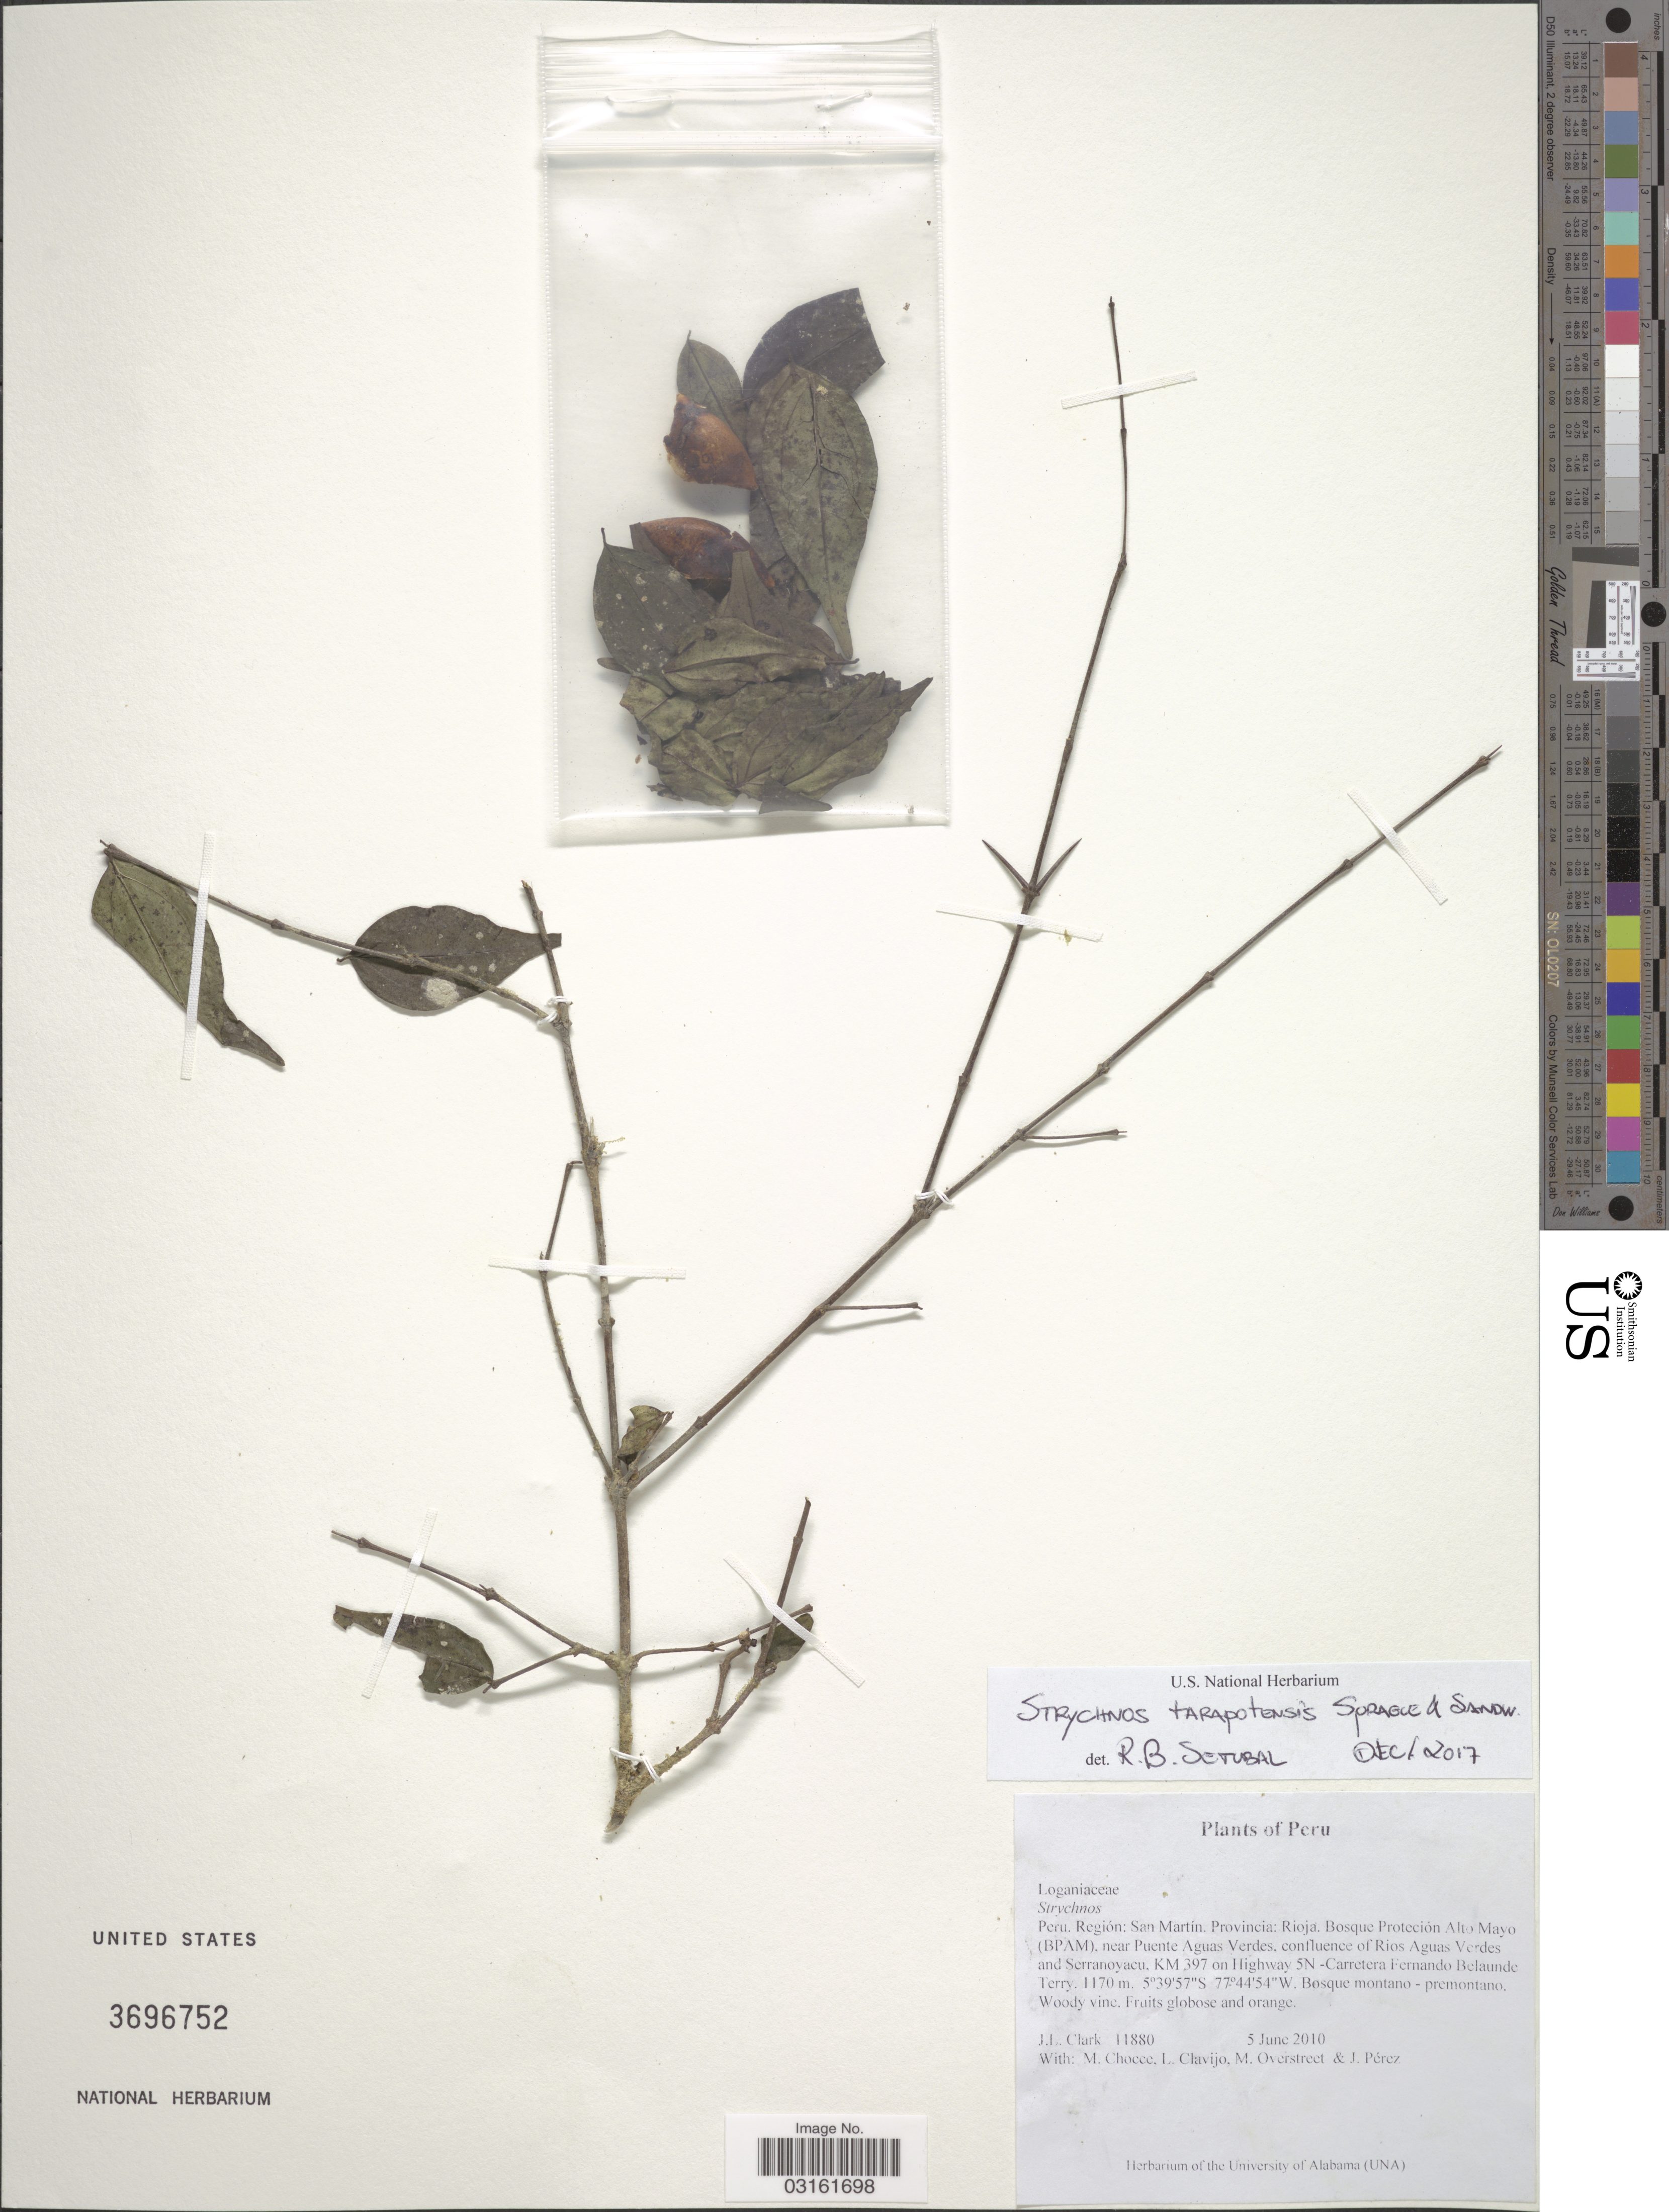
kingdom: Plantae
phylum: Tracheophyta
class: Magnoliopsida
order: Gentianales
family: Loganiaceae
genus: Strychnos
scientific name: Strychnos tarapotensis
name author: Sprague & Sandwith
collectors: J. L. Clark, M. Chocce, L. Clavijo, M. Overstreet & J. Pérez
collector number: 11880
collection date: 2010-06-05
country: Peru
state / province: San Martín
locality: Regíon: San Martín. Province: Rioja. Bosque Proteción Alto Mayo (BPAM), near Puente Aguas Verdes, confluence of Rios Aguas Verdes and Serranoyacu, KM 397 on Highway 5N- Carretera Fernando Belaunde Terry.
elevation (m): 1170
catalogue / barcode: US 3696752